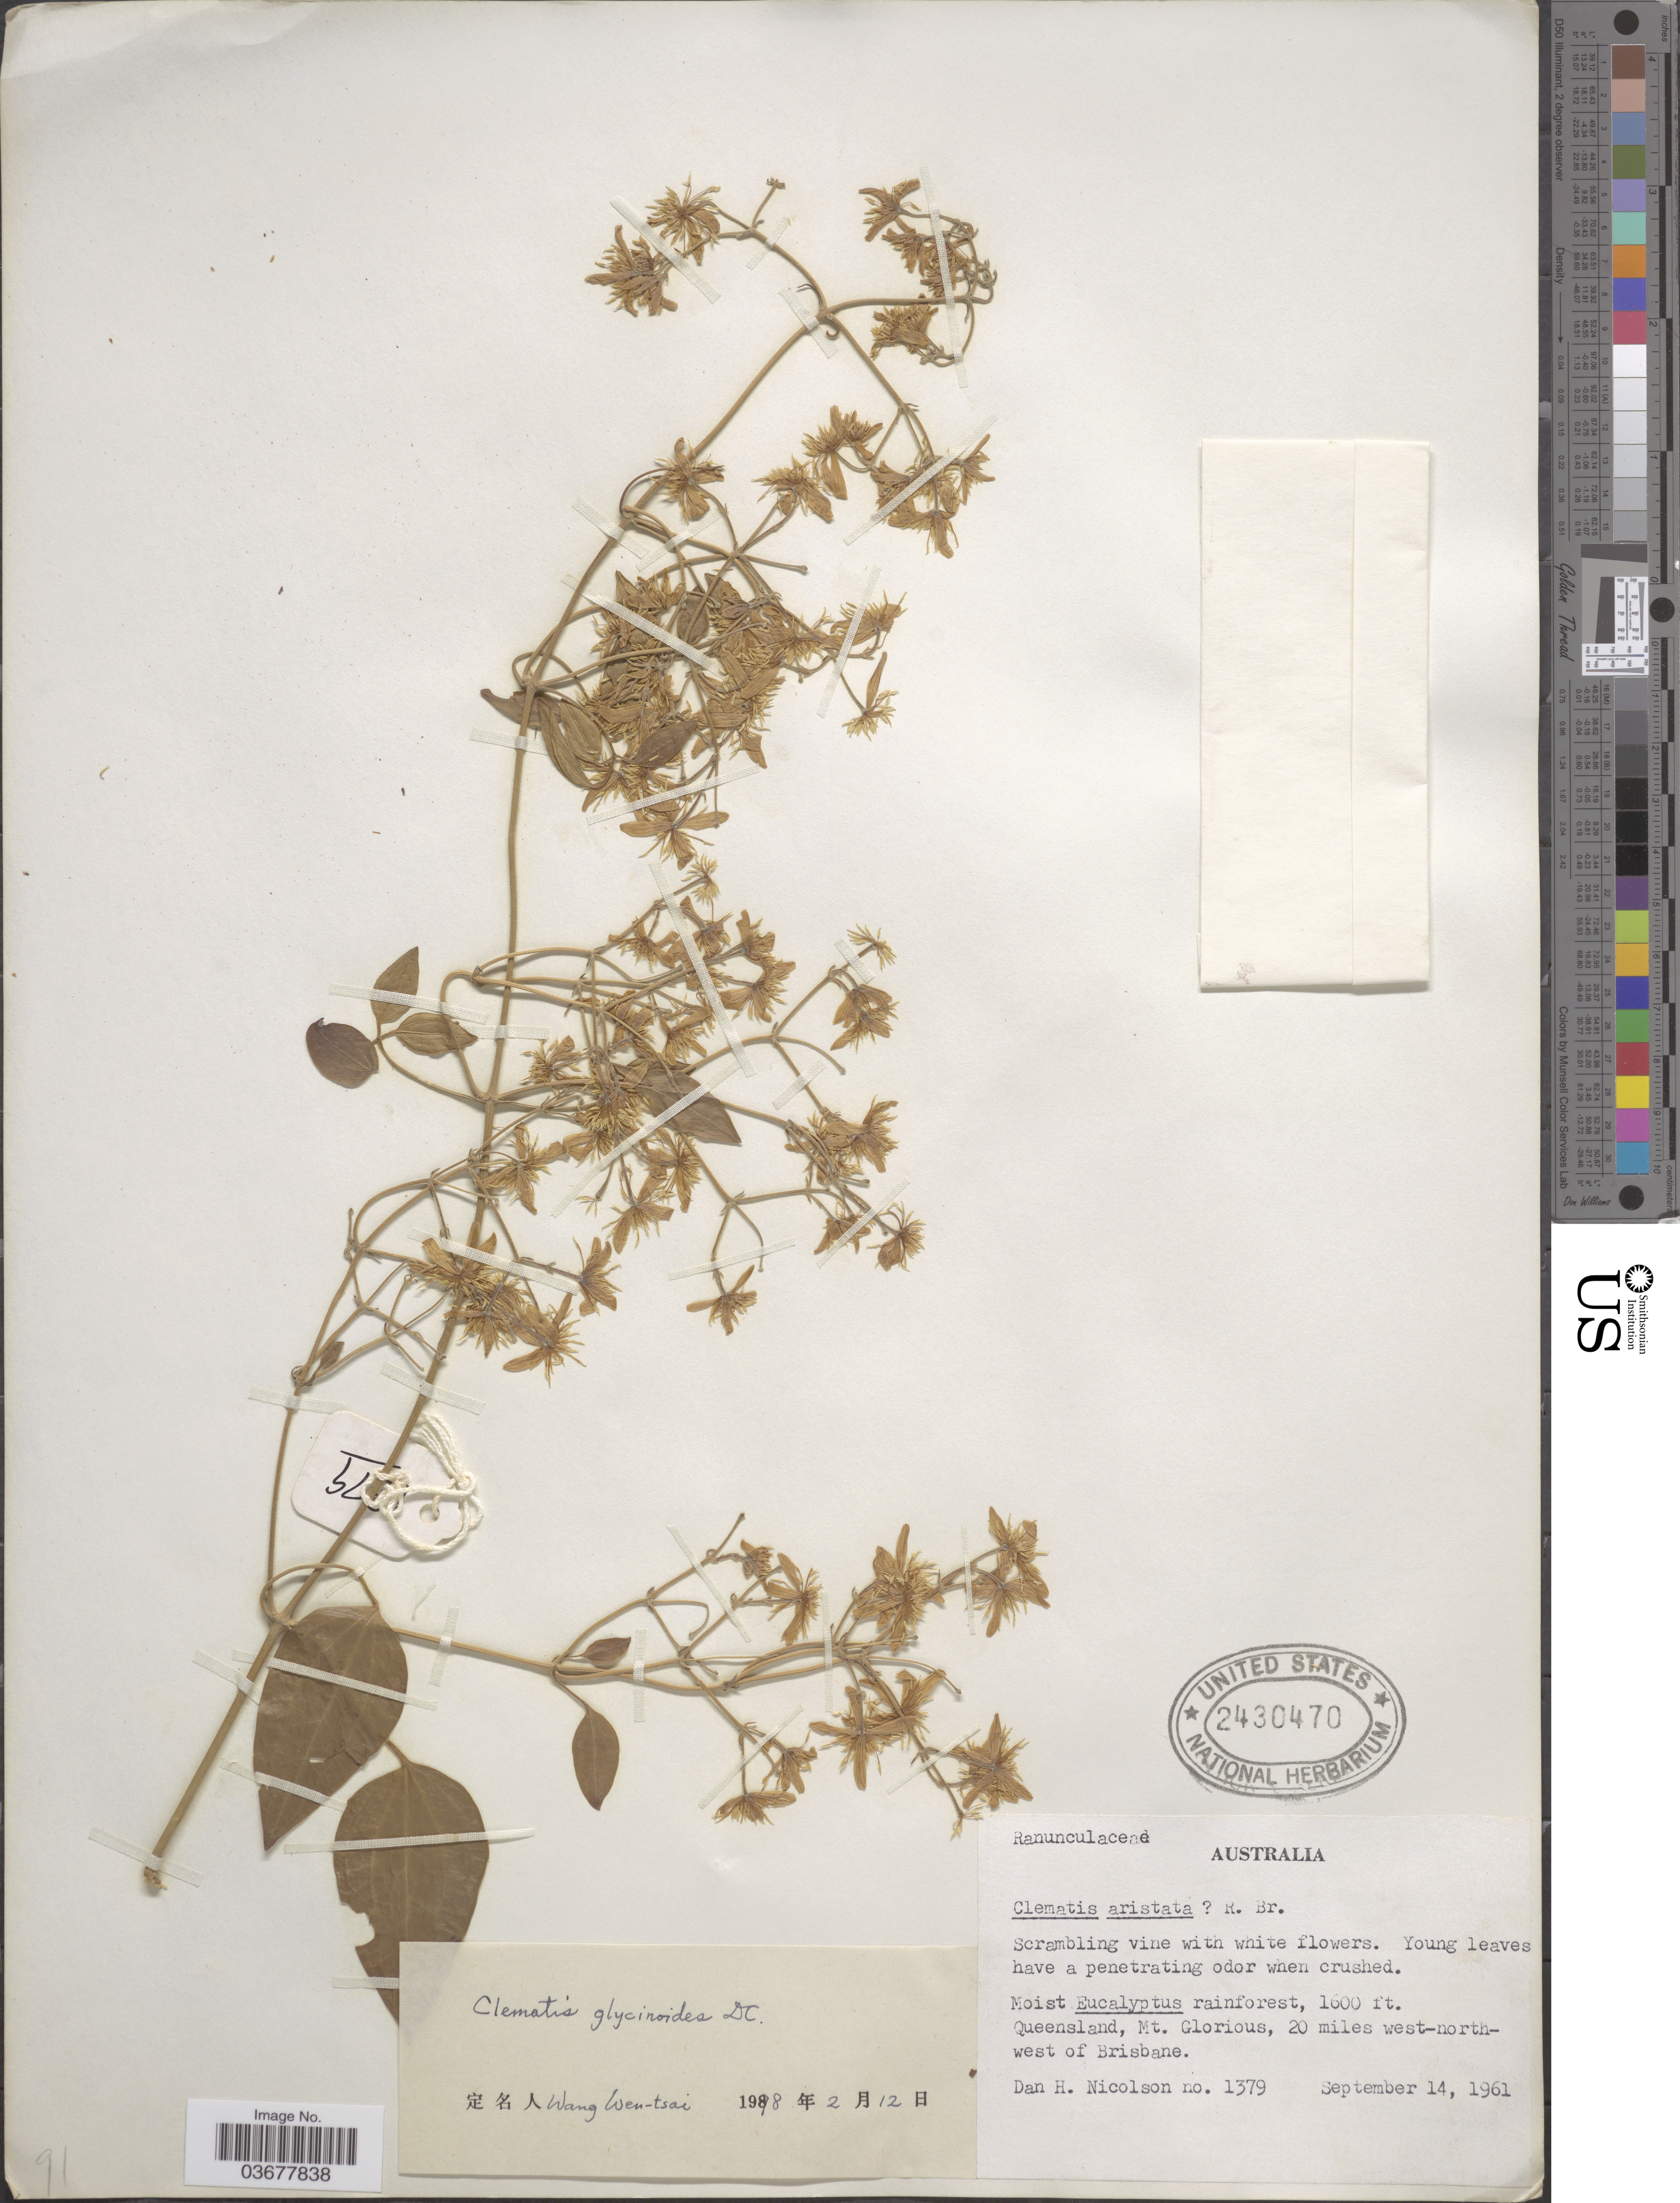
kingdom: Plantae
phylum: Tracheophyta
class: Magnoliopsida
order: Ranunculales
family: Ranunculaceae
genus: Clematis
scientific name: Clematis glycinoides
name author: DC.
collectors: D. H. Nicolson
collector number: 1379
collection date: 1961-09-14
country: Australia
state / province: Queensland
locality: Mt. Glorious, 20 miles west-north-west of Brisbane.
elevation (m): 488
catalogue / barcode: US 2430470